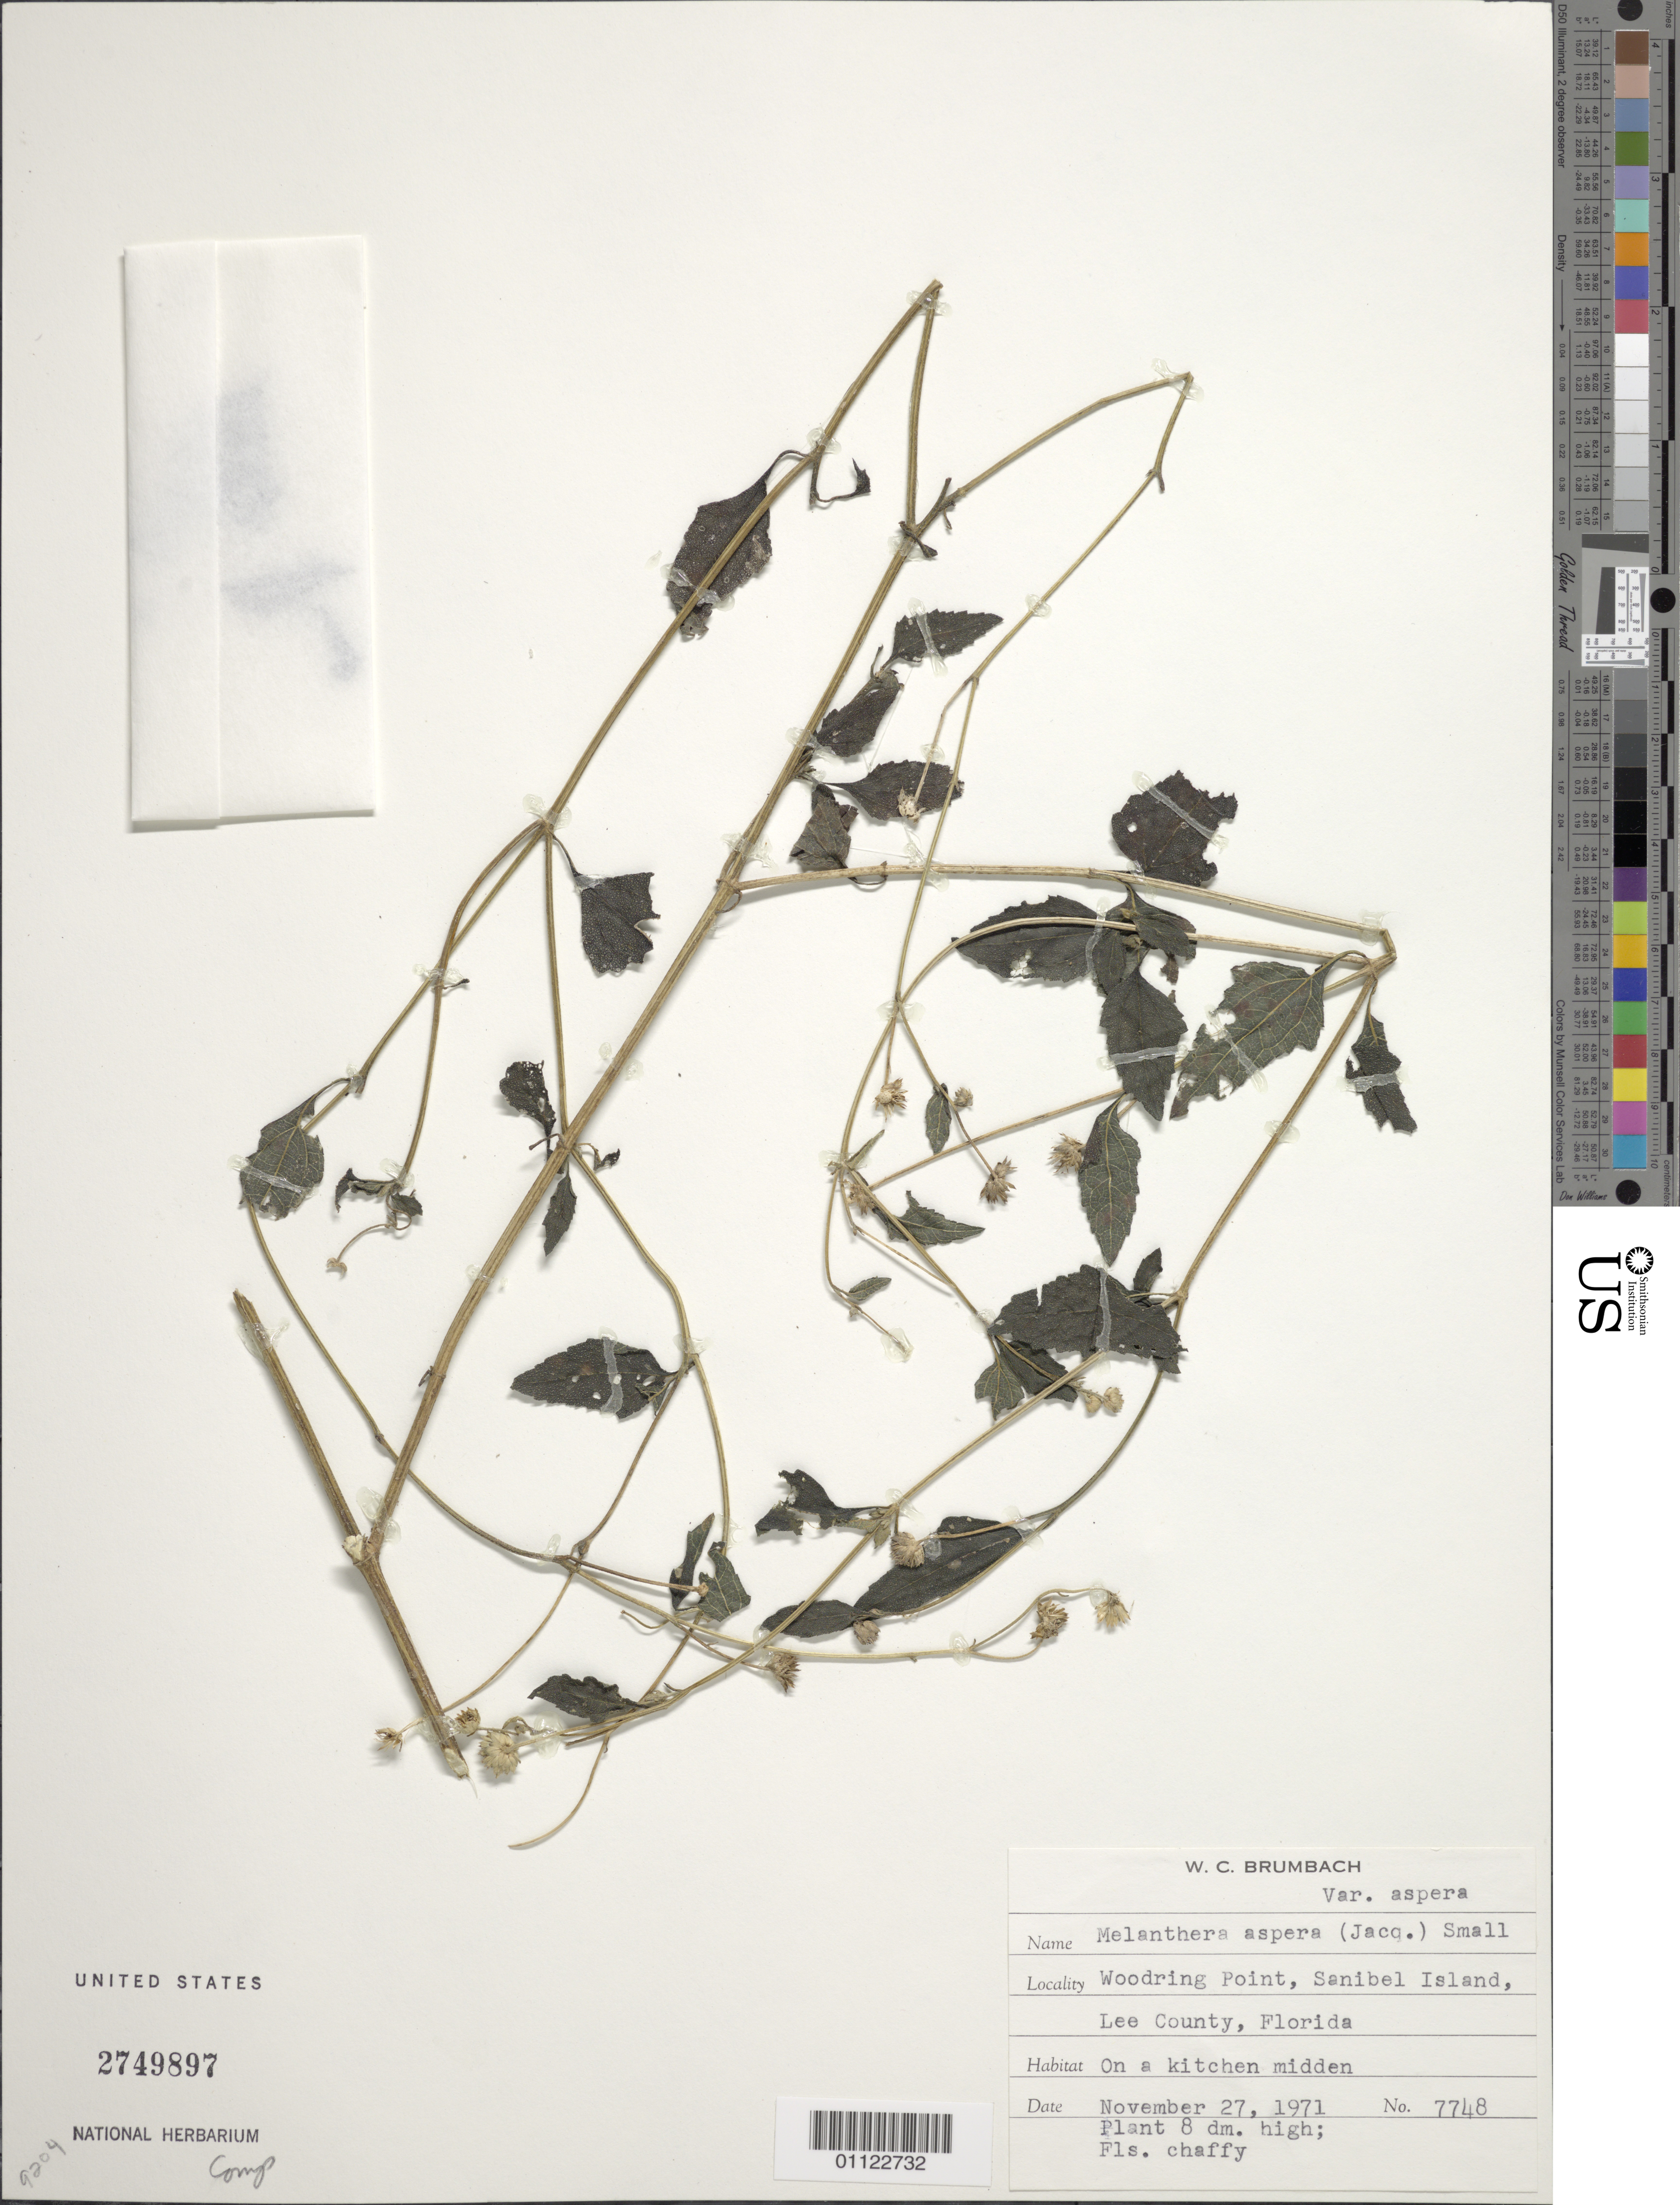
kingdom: Plantae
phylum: Tracheophyta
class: Magnoliopsida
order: Asterales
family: Asteraceae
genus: Melanthera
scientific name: Melanthera nivea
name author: (L.) Small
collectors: W. C. Brumbach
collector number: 7748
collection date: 1971-11-27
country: United States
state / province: Florida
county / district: Lee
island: Sanibel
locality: Woodring Point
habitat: On a kitchen midden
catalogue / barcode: US 2749897